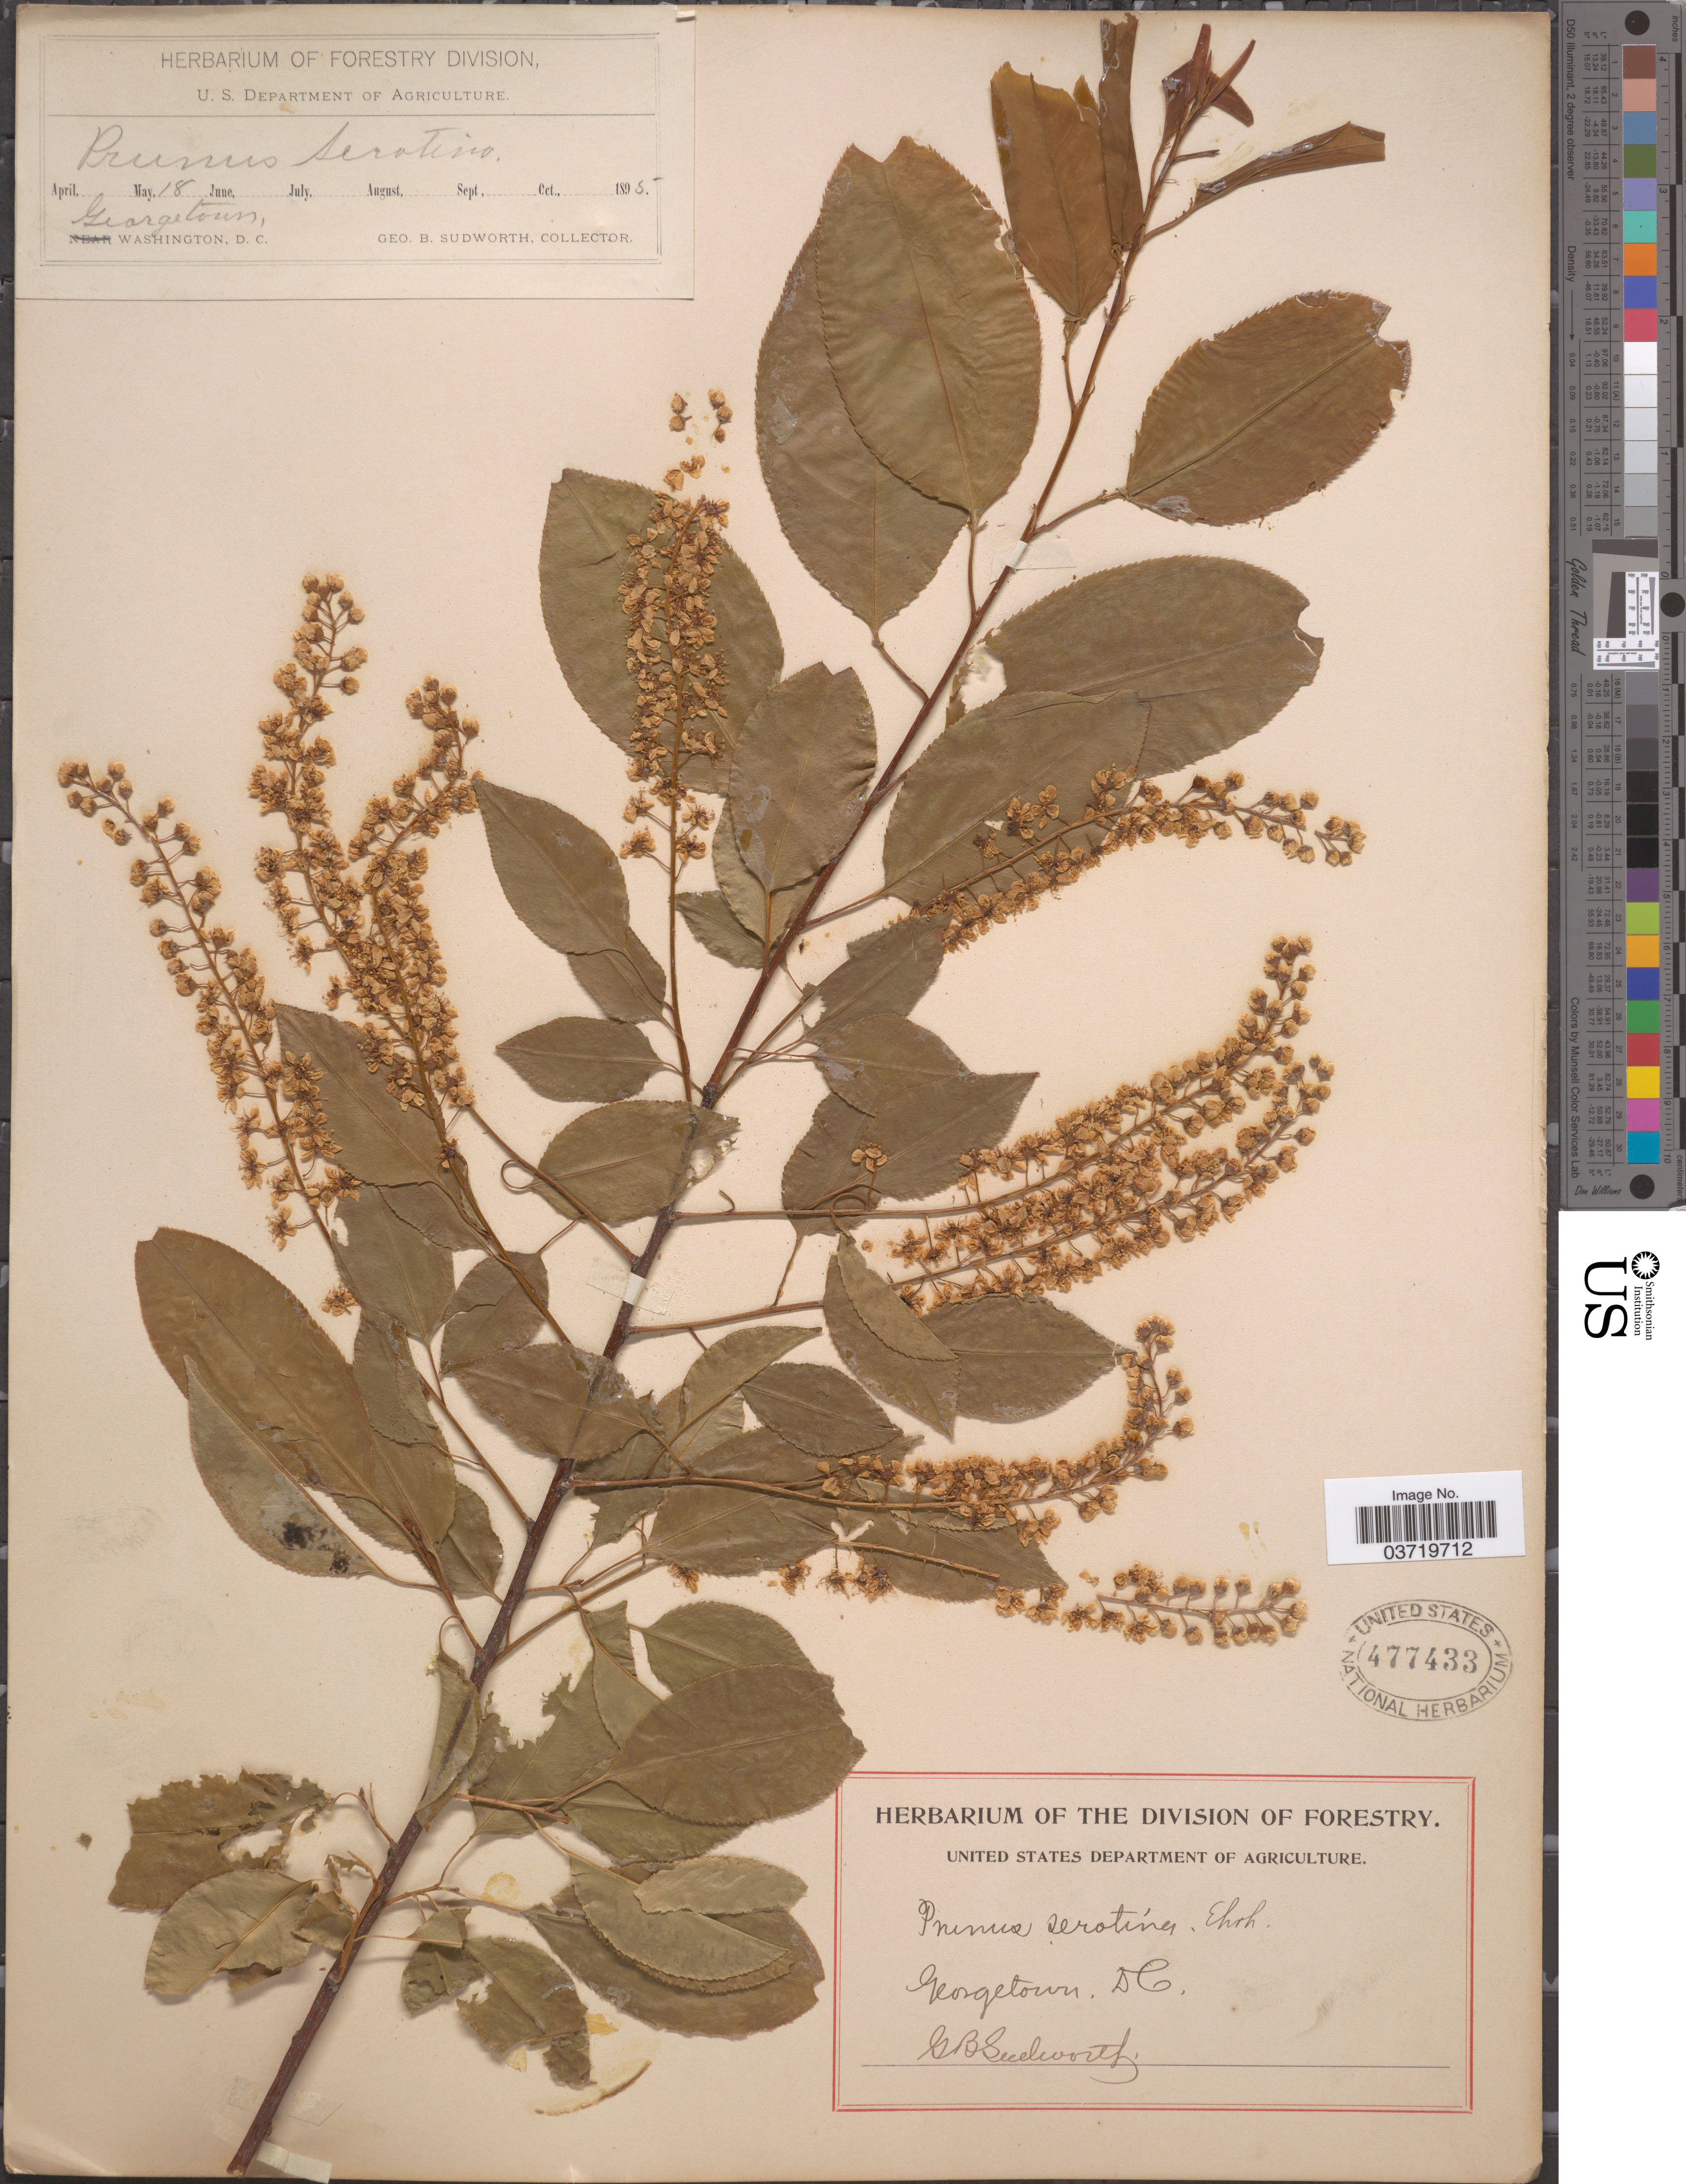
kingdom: Plantae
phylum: Tracheophyta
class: Magnoliopsida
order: Rosales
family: Rosaceae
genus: Prunus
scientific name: Prunus serotina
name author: Ehrh.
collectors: G. B. Sudworth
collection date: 1895-05-18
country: United States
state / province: District of Columbia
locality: Georgetown, Washington.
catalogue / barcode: US 477433